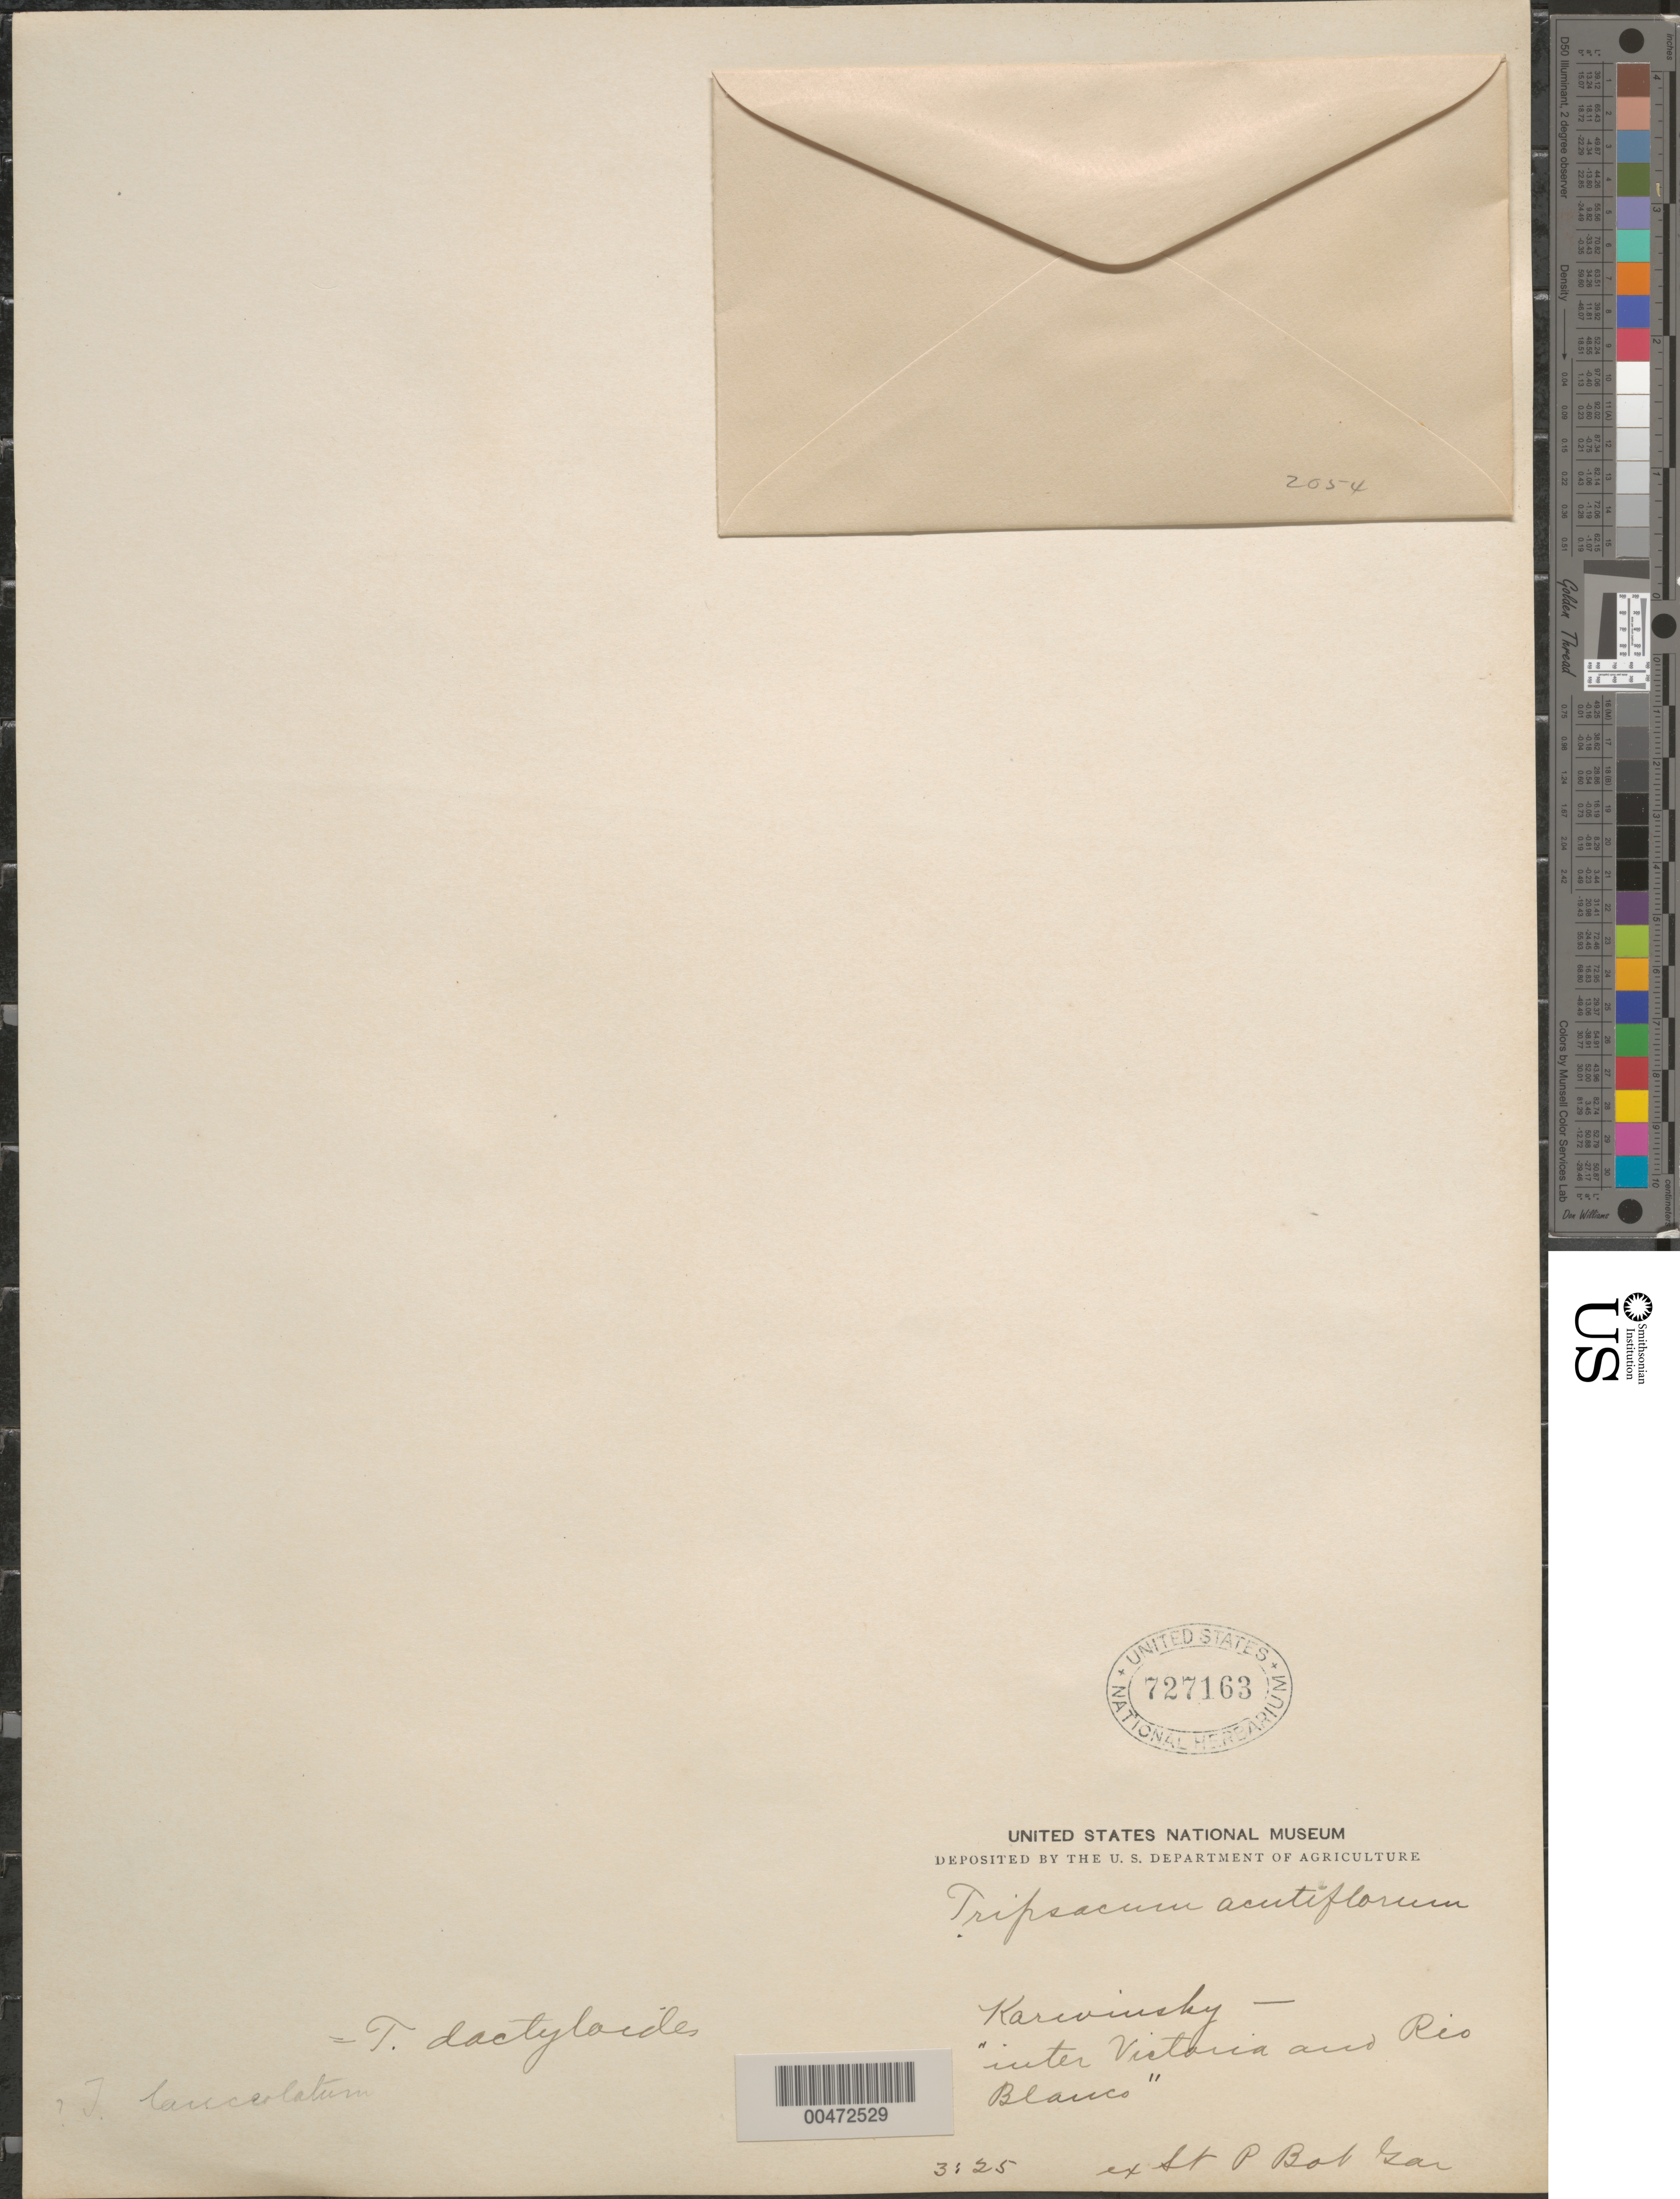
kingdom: Plantae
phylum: Tracheophyta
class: Liliopsida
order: Poales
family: Poaceae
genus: Tripsacum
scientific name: Tripsacum lanceolatum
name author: Rupr. ex E. Fourn.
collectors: W. F. Karwinski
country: Mexico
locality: Between Victoria & Rio Blanco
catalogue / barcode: US 727163